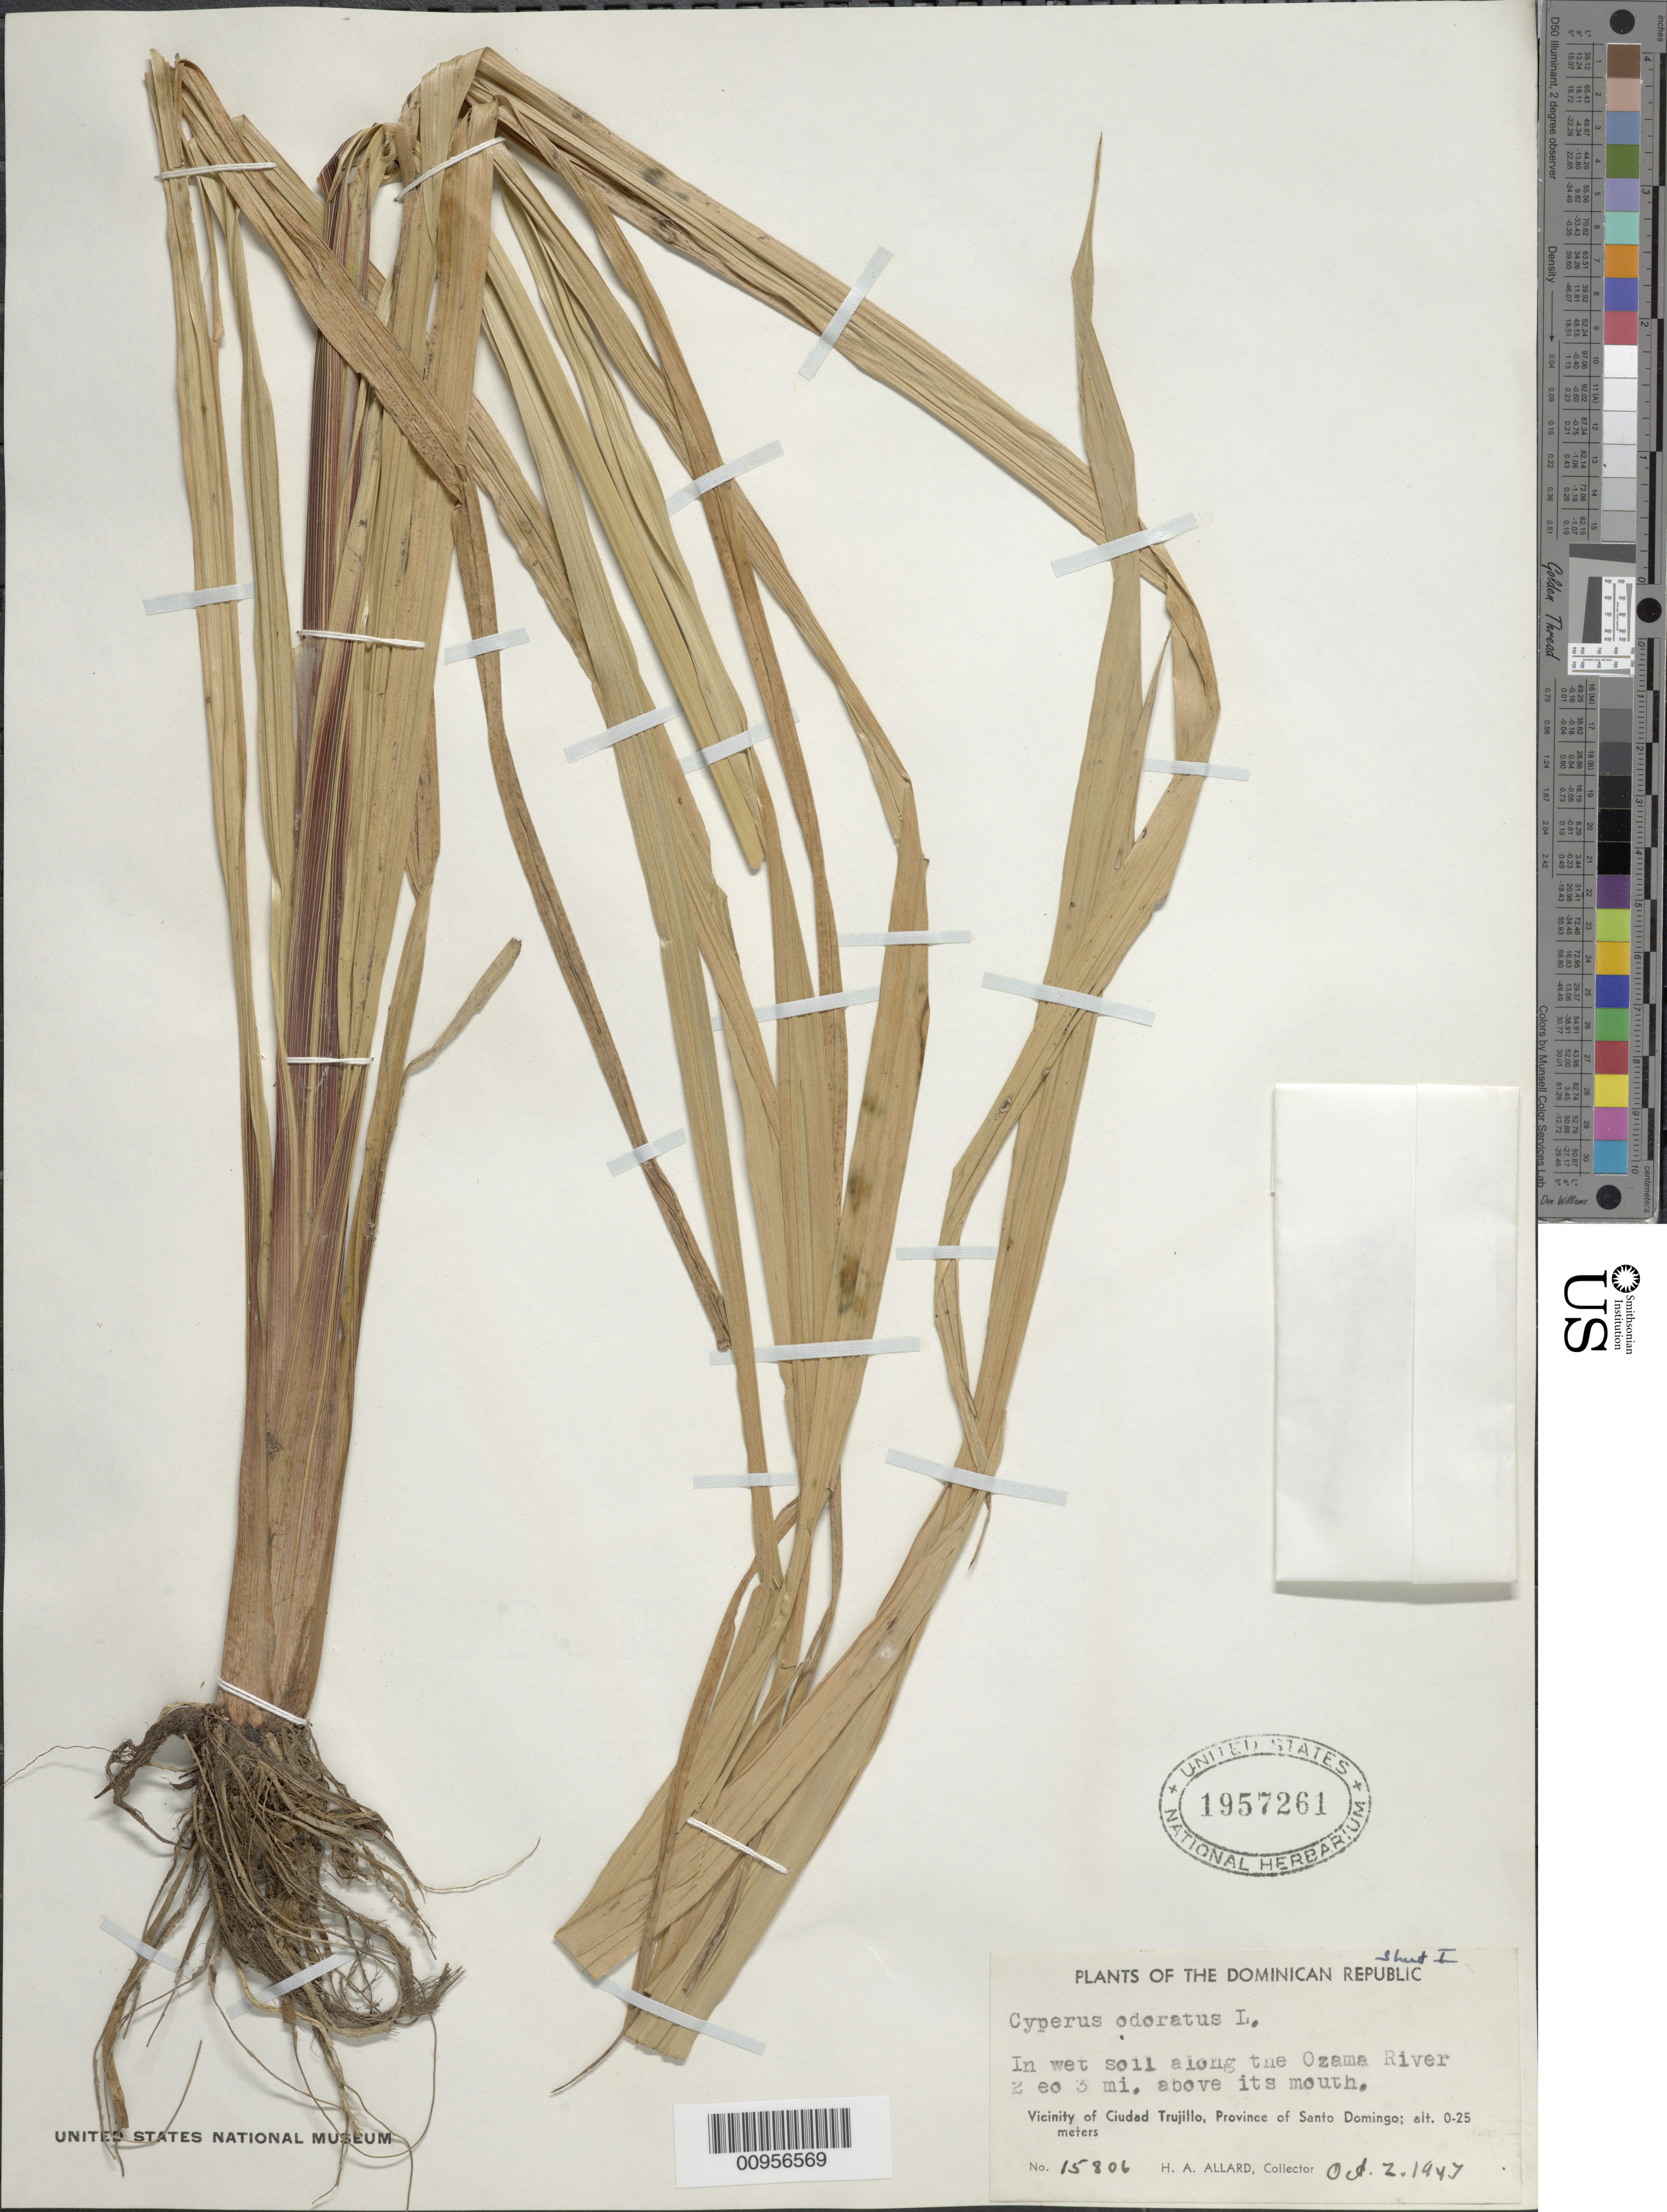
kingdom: Plantae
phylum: Tracheophyta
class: Liliopsida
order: Poales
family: Cyperaceae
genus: Cyperus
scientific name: Cyperus odoratus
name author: L.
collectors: H. A. Allard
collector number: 15806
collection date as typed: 02 Oct 1947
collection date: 1947-10-02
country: Dominican Republic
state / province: Santo Domingo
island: Hispaniola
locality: Vicinity of Ciudad Trujillo, along the Ozama River, 2 or 3 miles above its mouth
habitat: In wet soil along river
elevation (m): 0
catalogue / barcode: US 1957261